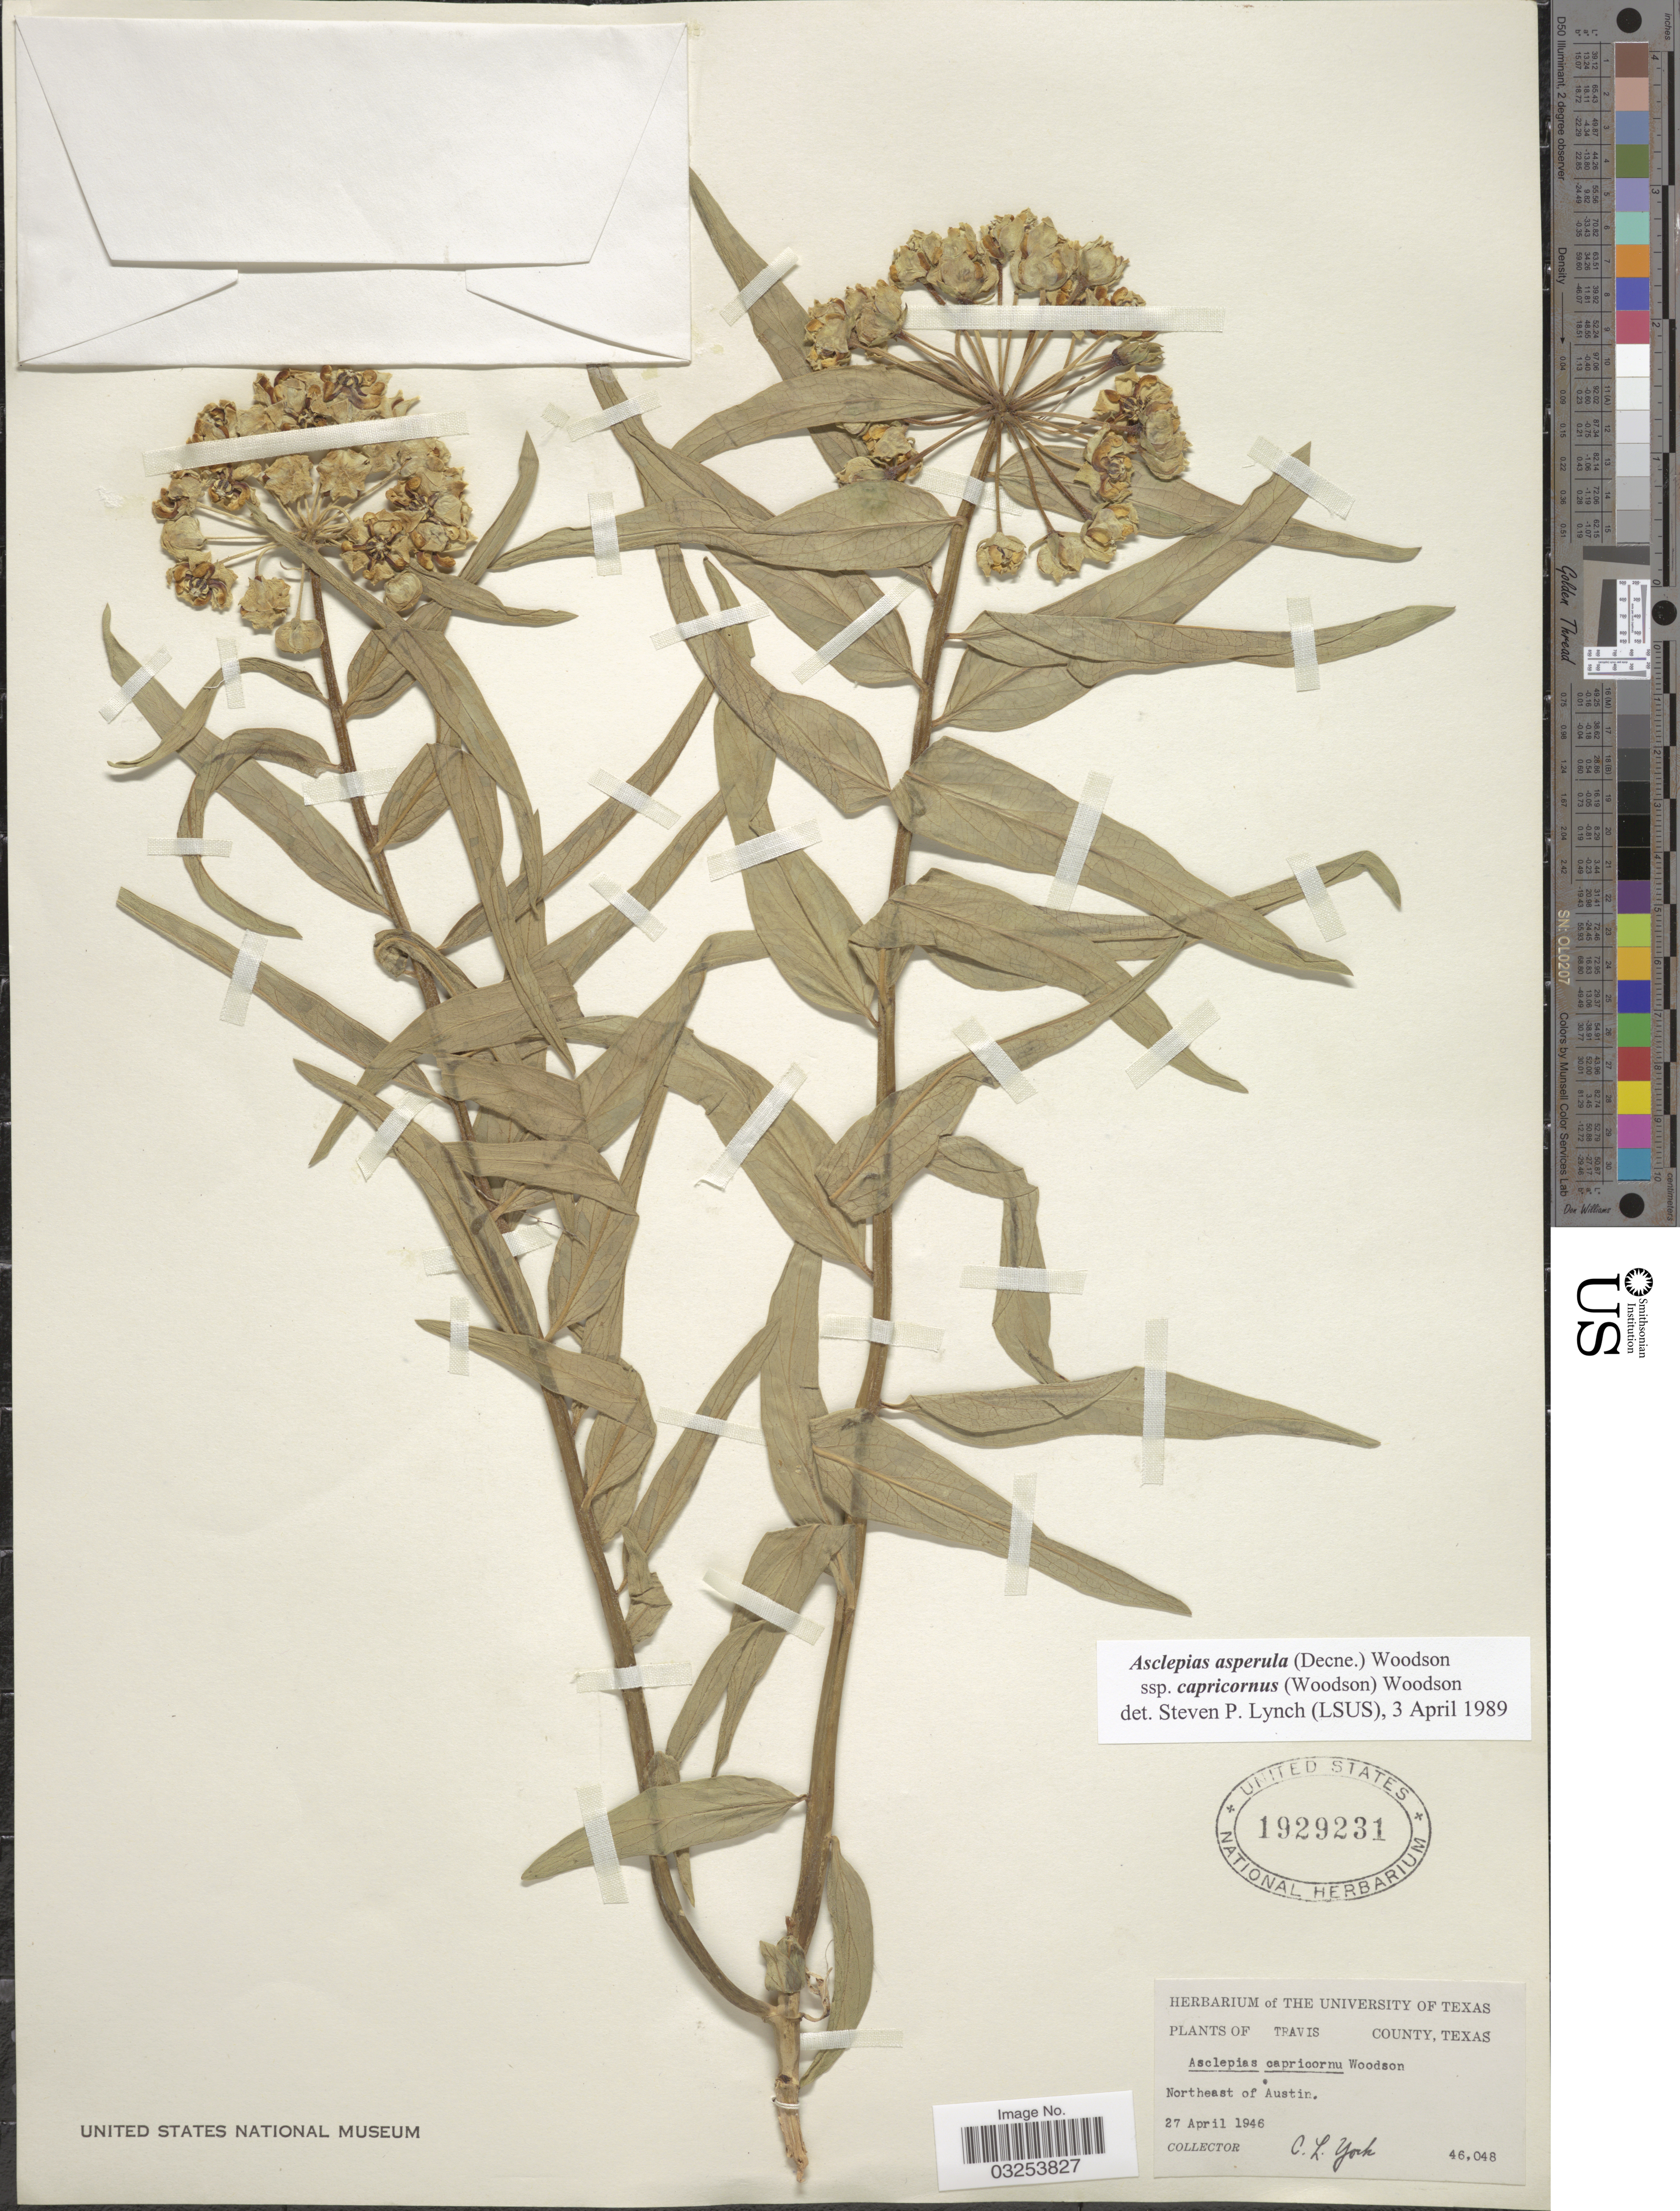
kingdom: Plantae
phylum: Tracheophyta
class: Magnoliopsida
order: Gentianales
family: Apocynaceae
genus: Asclepias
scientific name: Asclepias asperula subsp. capricornus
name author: Woodson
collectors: C. L. York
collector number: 46048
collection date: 1946-04-27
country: United States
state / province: Texas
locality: Travis County. Northeast of Austin.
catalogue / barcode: US 1929231